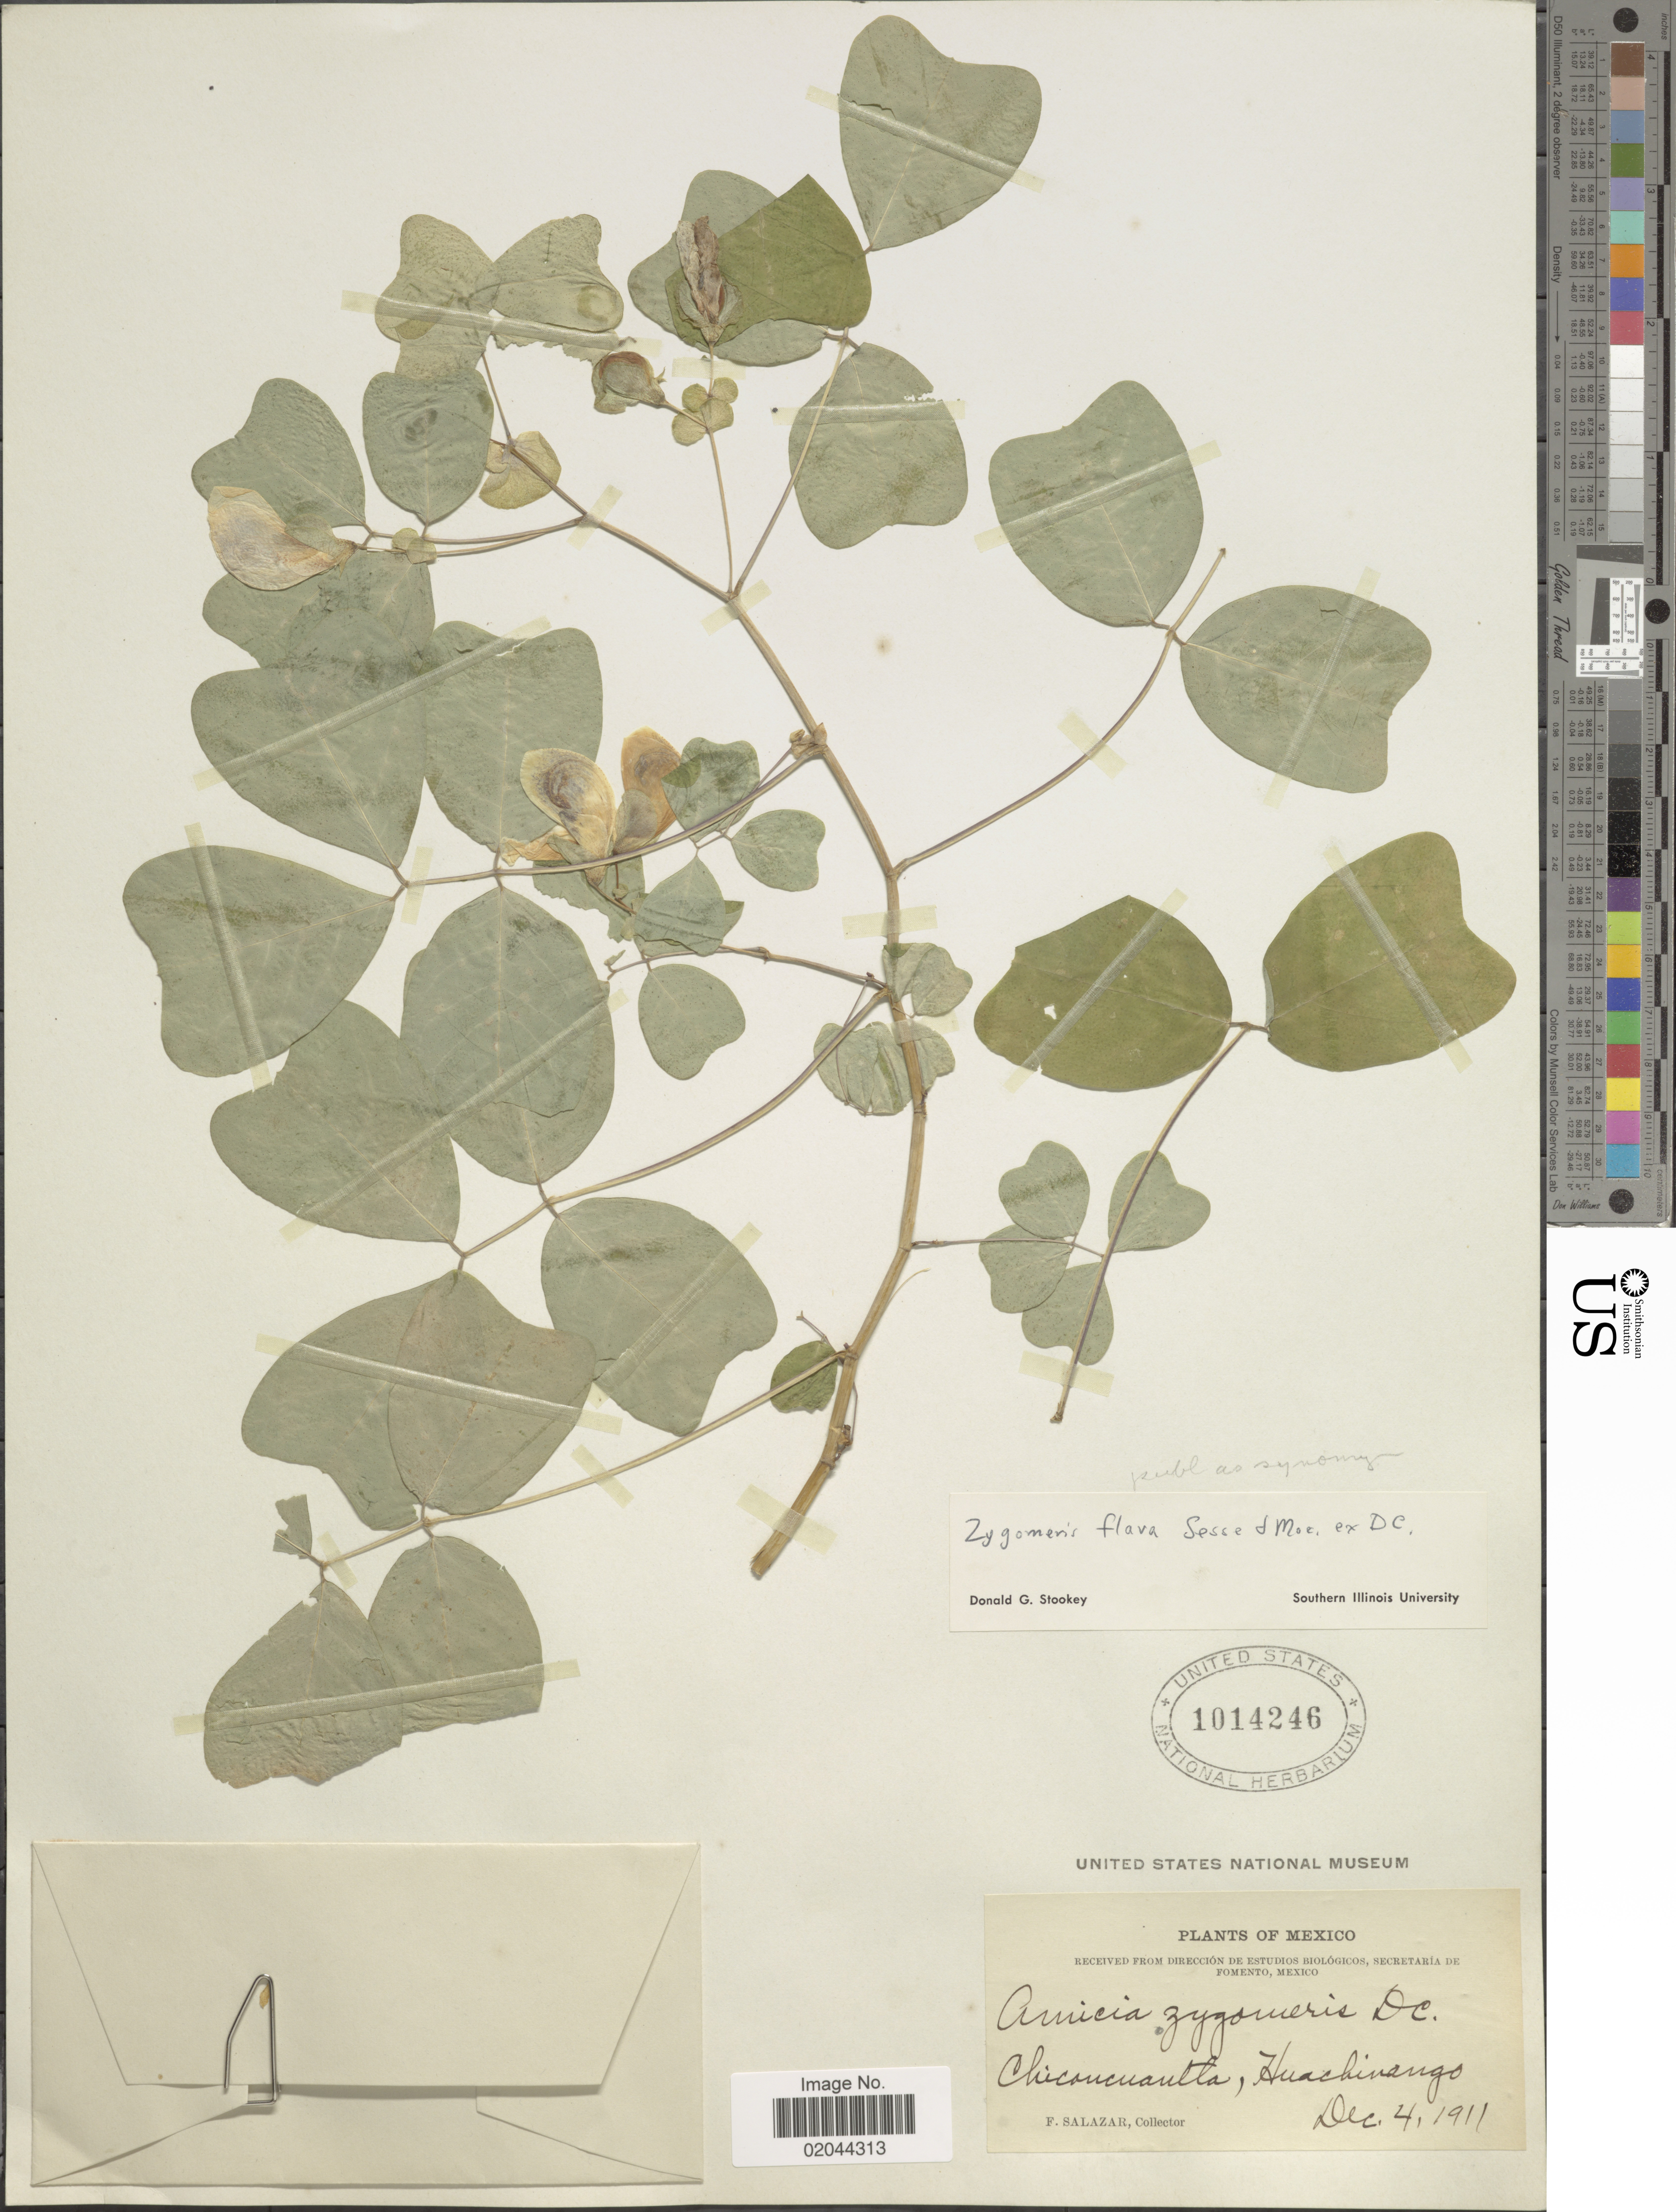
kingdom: Plantae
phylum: Tracheophyta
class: Magnoliopsida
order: Fabales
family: Fabaceae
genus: Amicia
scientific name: Amicia zygomeris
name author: DC.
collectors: F. Salazar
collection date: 1911-12-04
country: Mexico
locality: Chiconcuautla, Huachinango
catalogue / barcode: US 1014246